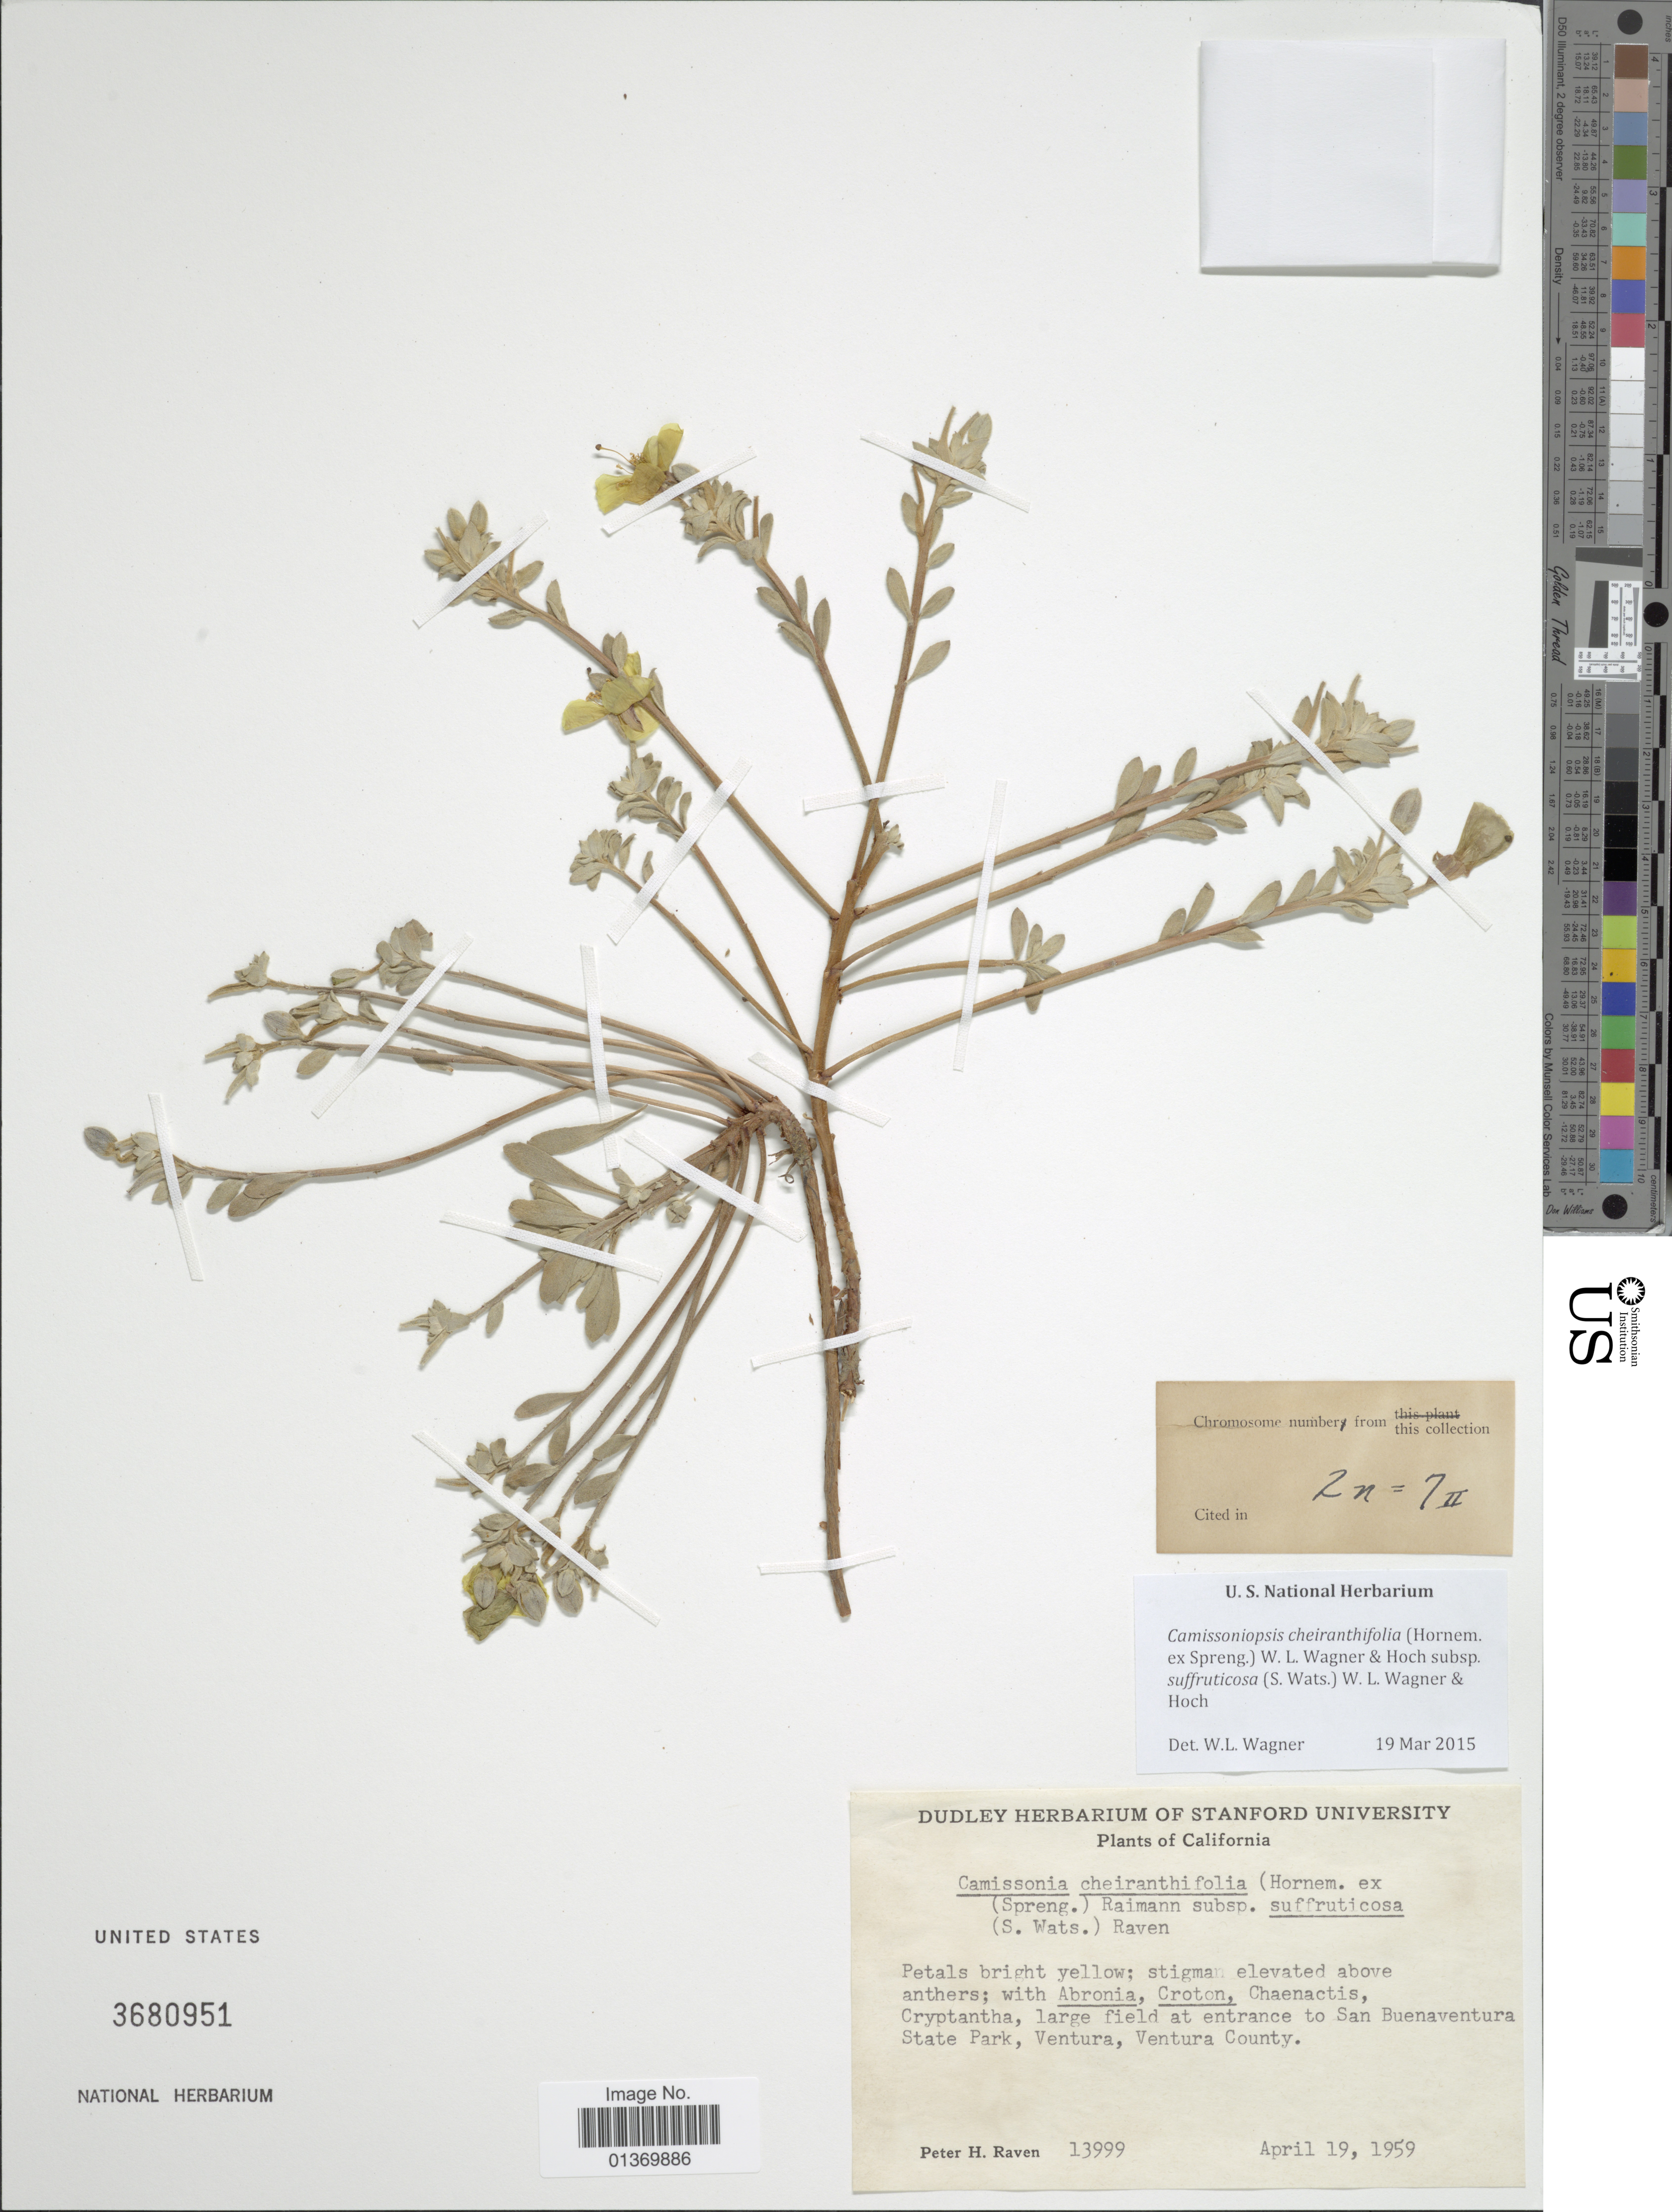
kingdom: Plantae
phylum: Tracheophyta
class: Magnoliopsida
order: Myrtales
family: Onagraceae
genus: Camissoniopsis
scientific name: Camissoniopsis cheiranthifolia subsp. suffruticosa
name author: (S. Watson) W.L. Wagner & Hoch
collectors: P. H. Raven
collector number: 13999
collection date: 1959-04-19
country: United States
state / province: California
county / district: Ventura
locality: Large field at entrance to San Buenaventura State Park, Ventura, Ventura County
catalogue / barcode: US 3680951